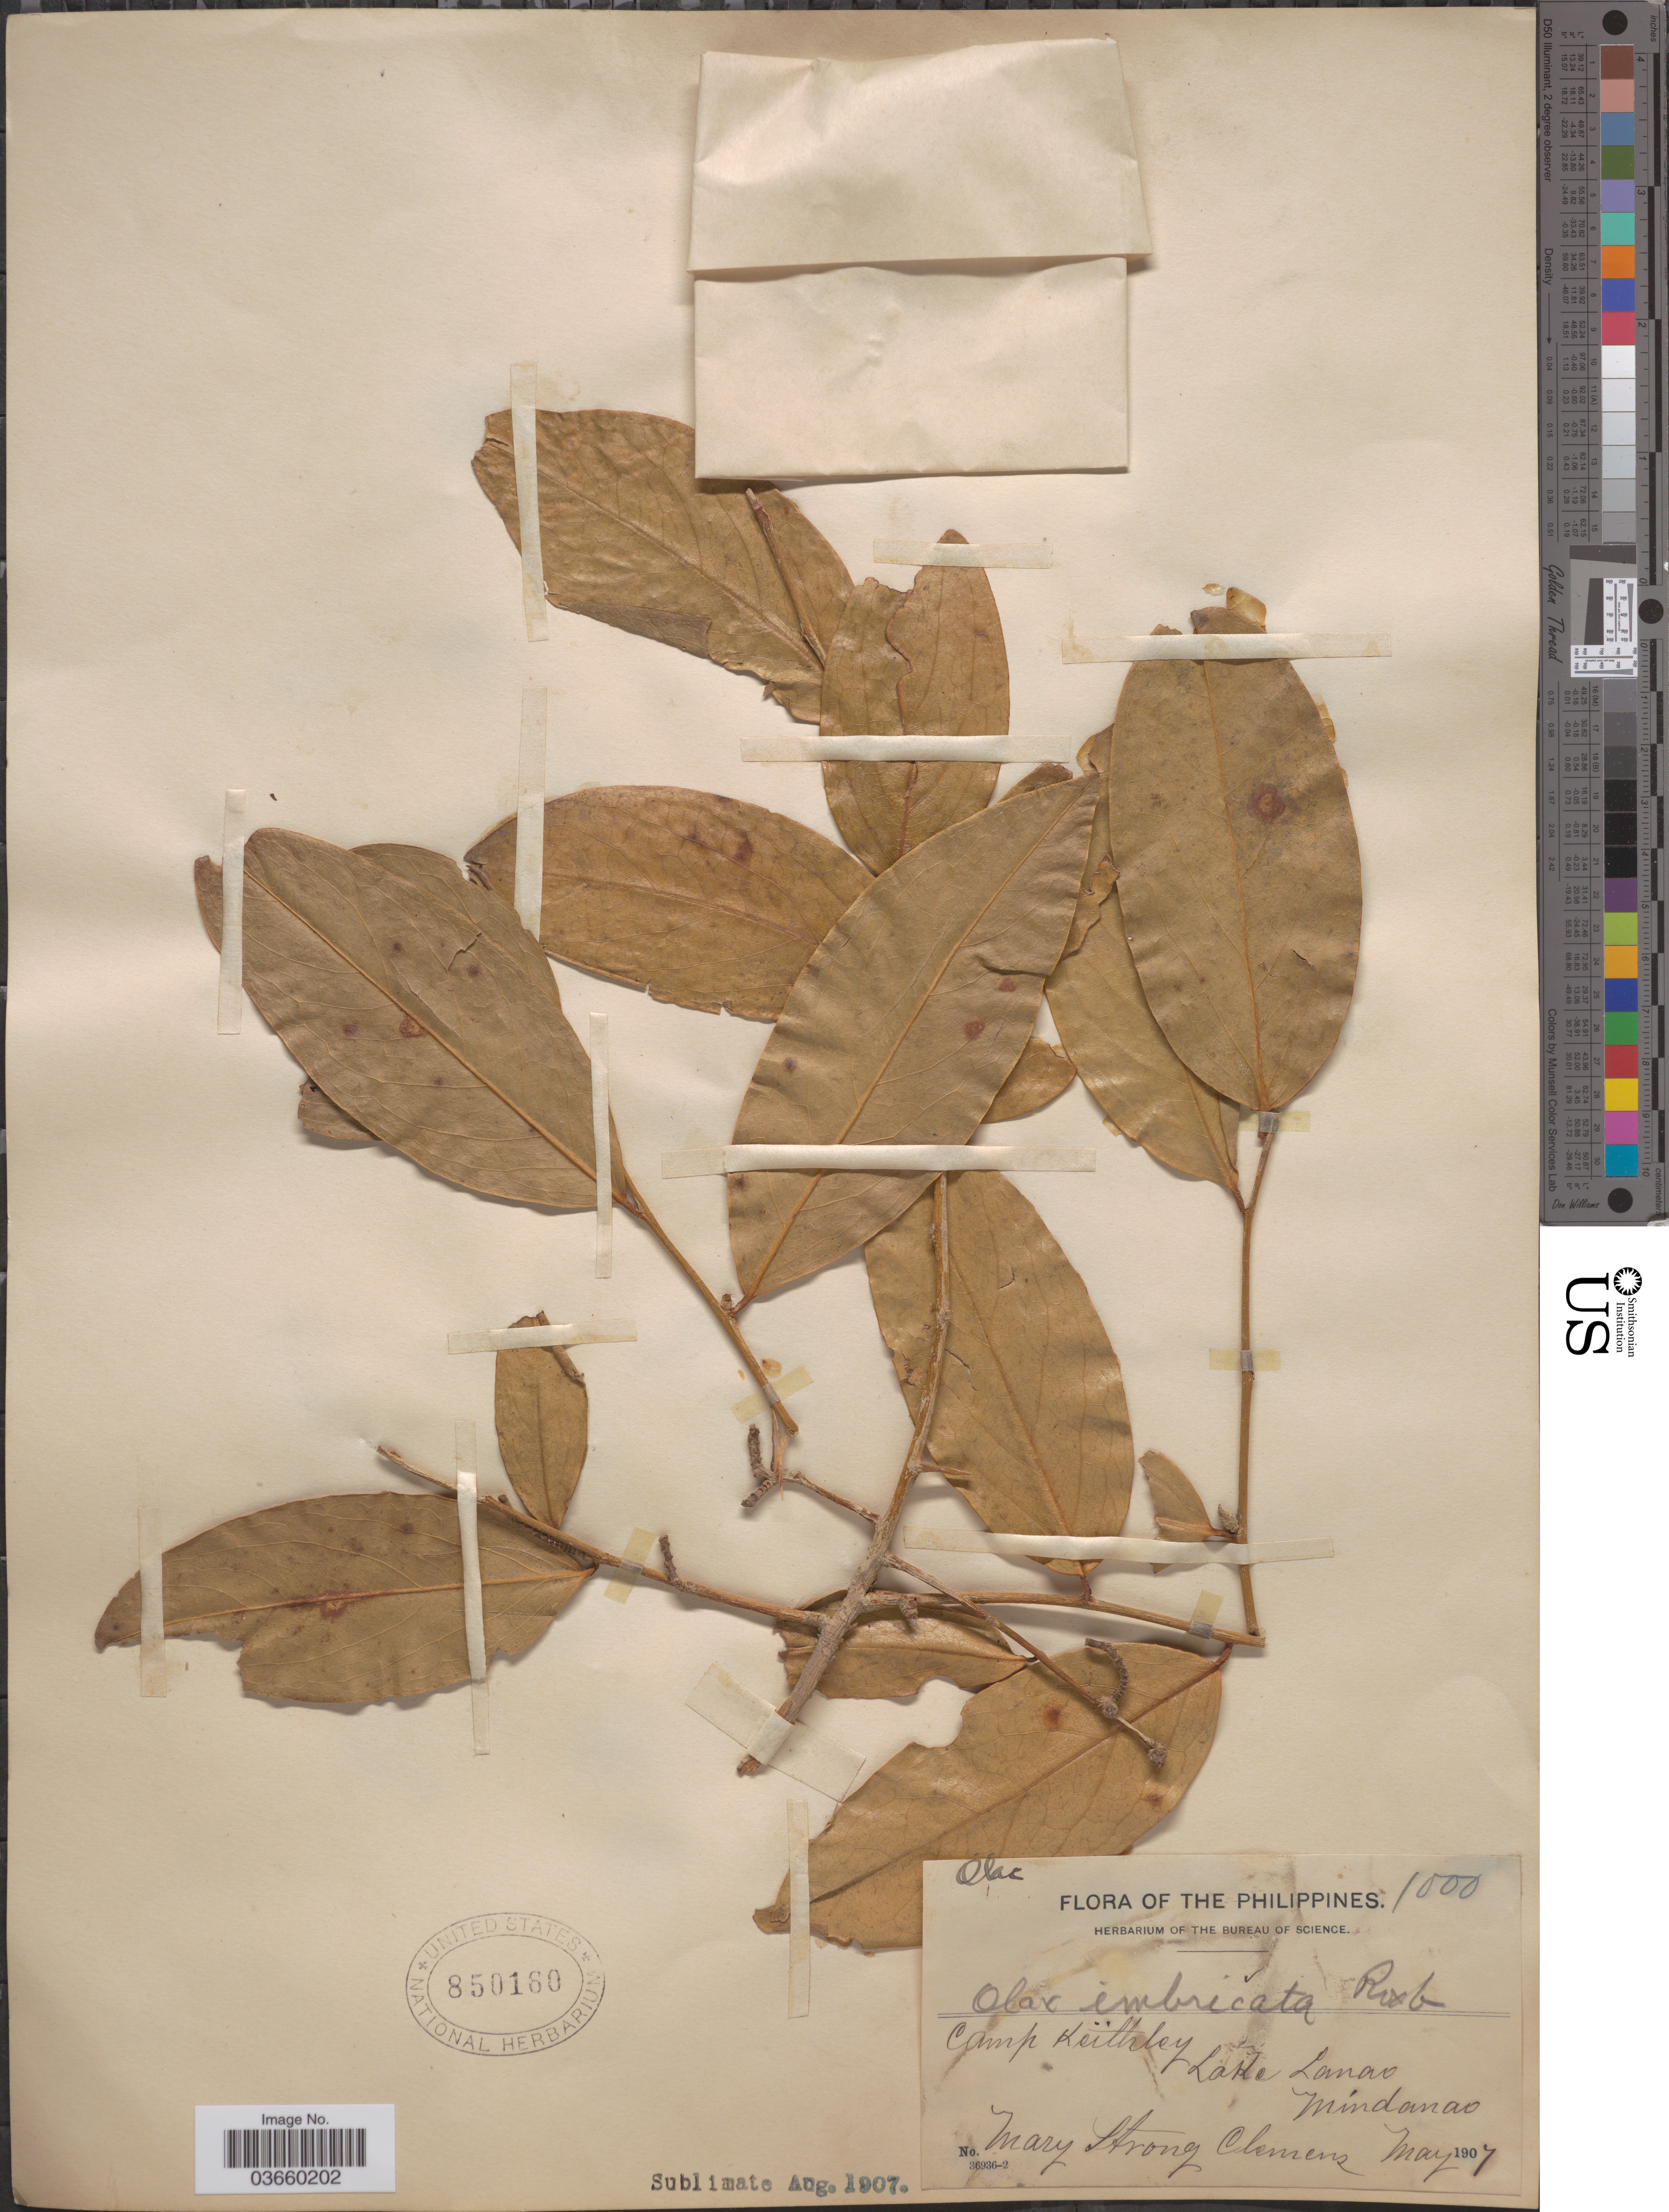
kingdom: Plantae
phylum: Tracheophyta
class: Magnoliopsida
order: Santalales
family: Olacaceae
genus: Olax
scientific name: Olax imbricata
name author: Roxb.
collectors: M. S. Clemens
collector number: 1000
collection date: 1907-05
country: Philippines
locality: Camp Keithley, Lake Lanao, Mindanao.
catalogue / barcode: US 850160